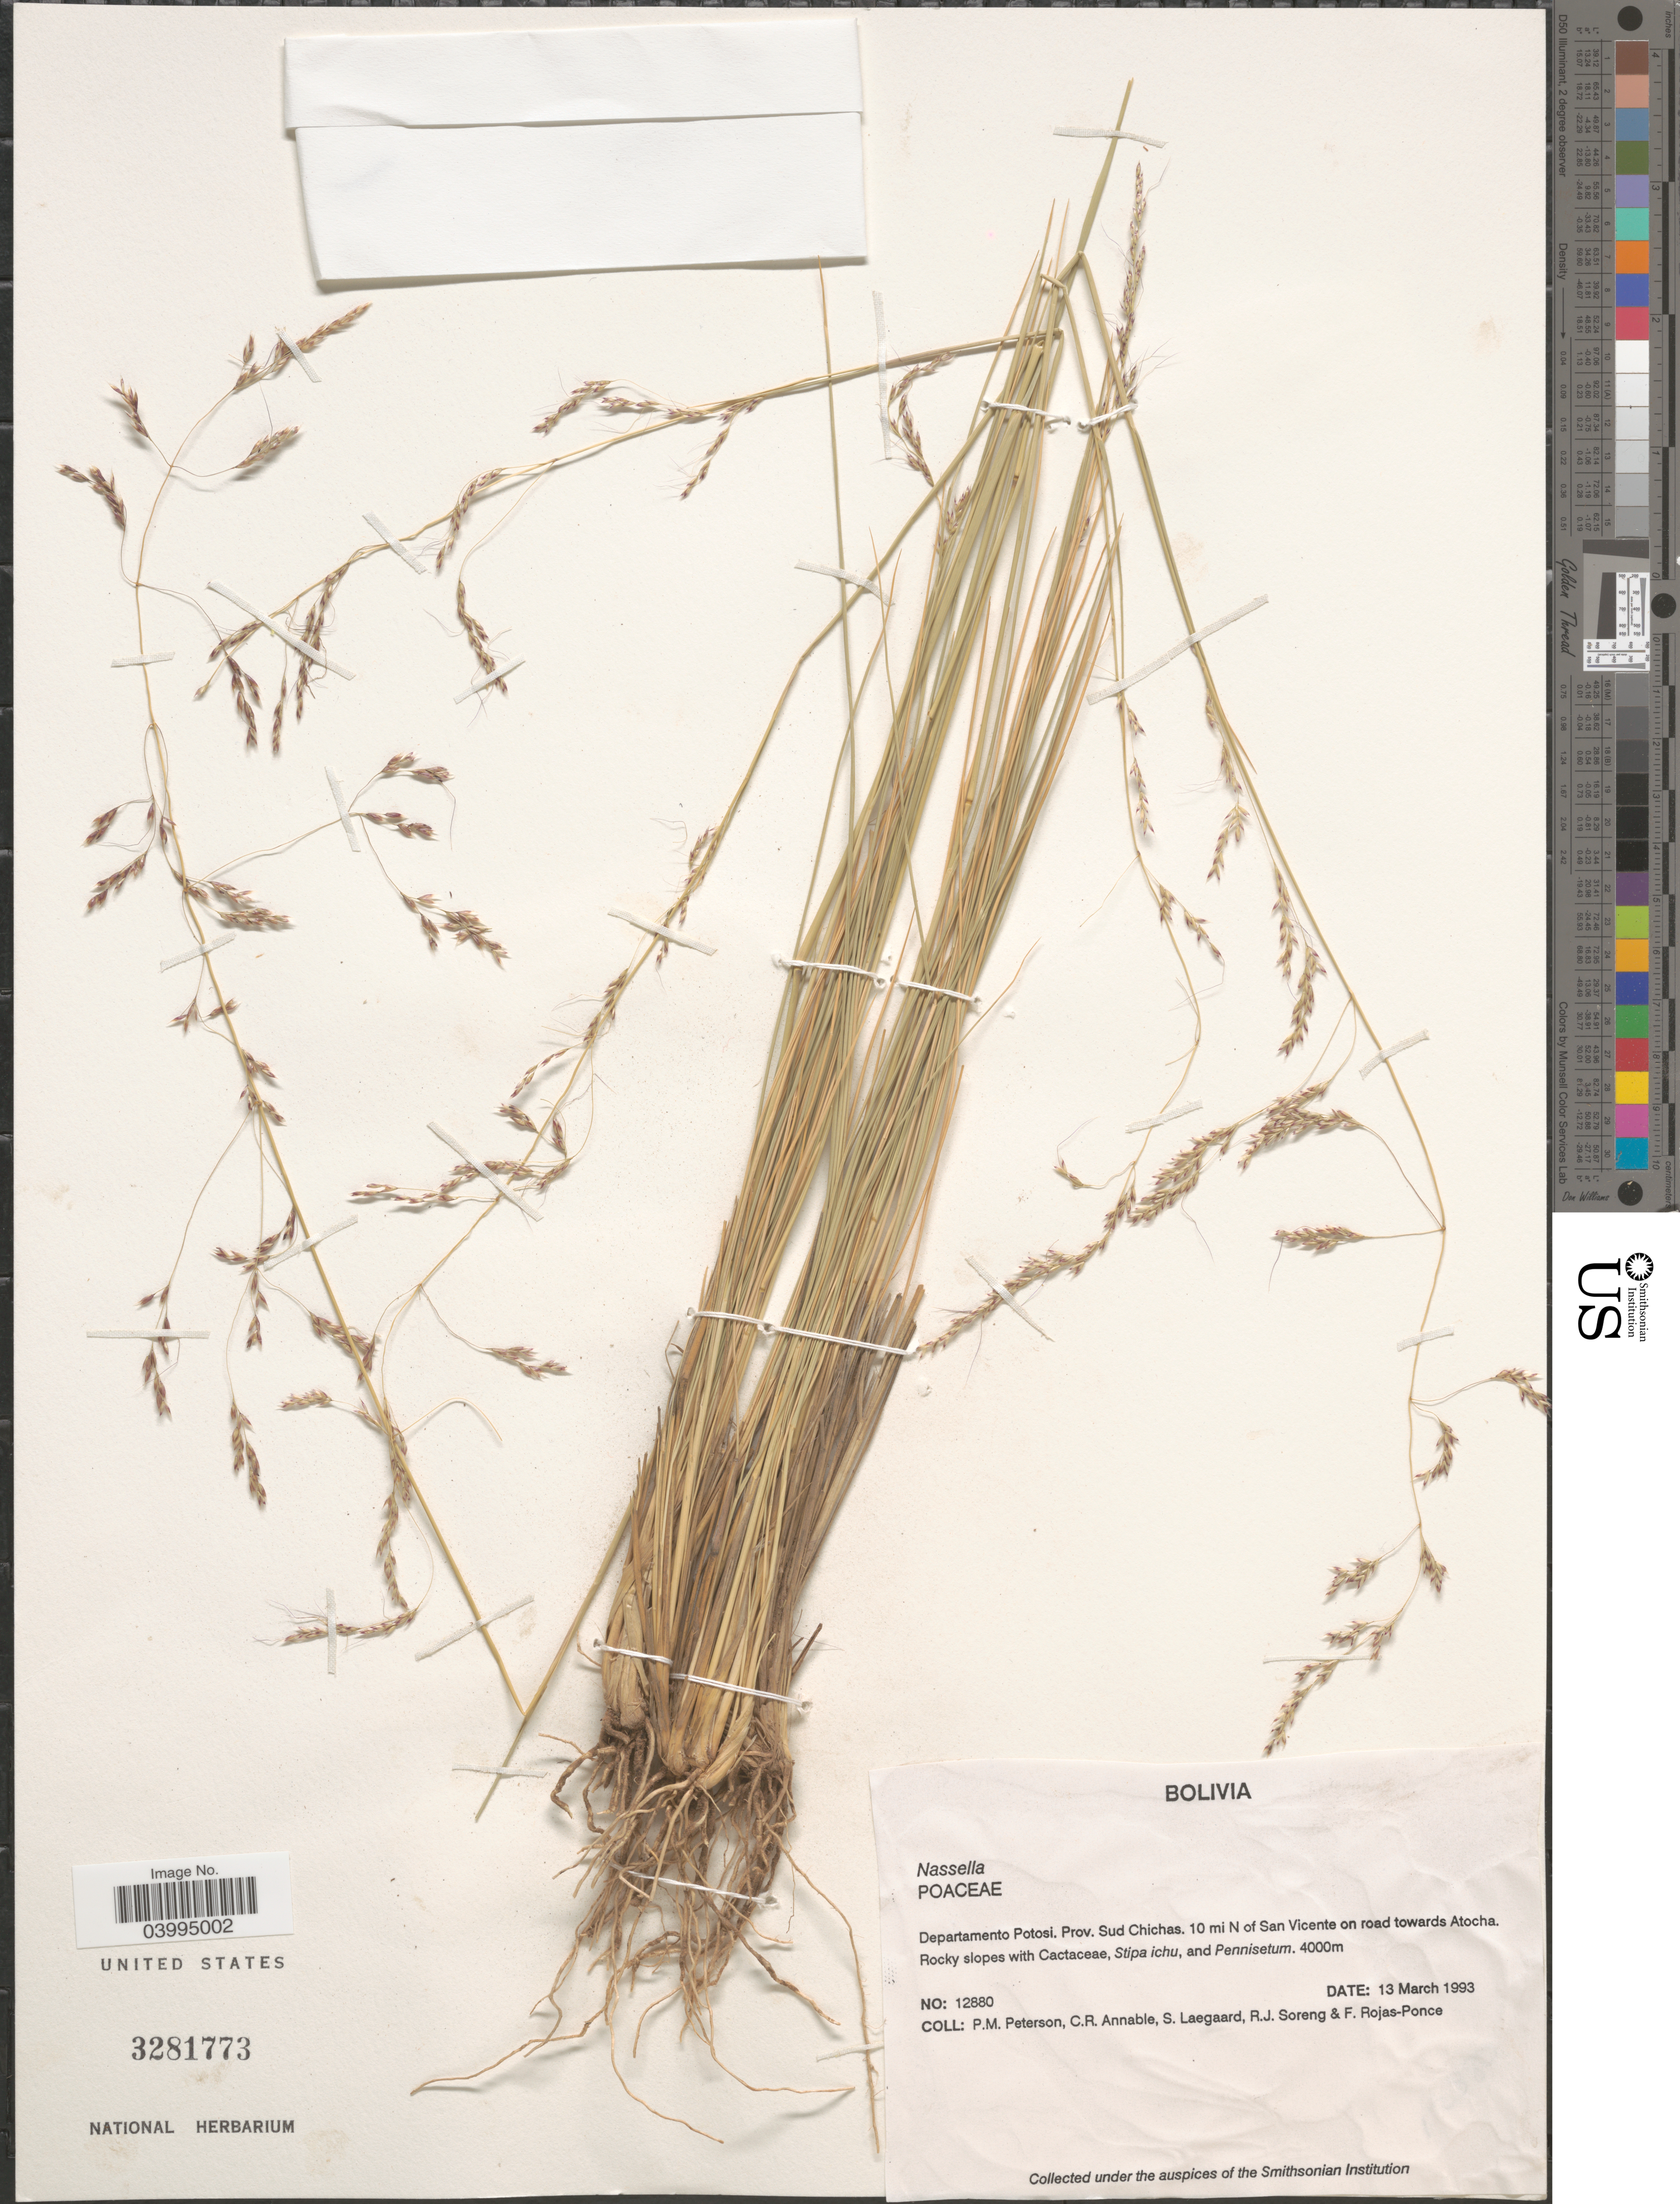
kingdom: Plantae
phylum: Tracheophyta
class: Liliopsida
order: Poales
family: Poaceae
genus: Stipa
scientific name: Stipa sp.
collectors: P. M. Peterson, C. R. Annable, S. Lægaard, R. J. Soreng & F. Rojas-Ponce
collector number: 12880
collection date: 1993-03-13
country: Bolivia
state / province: Potosi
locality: Departamento Potosi. Prov. Sud Chicas. 10 mi N of San Vicente on road towards Atocha.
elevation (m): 4000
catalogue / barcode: US 3281773